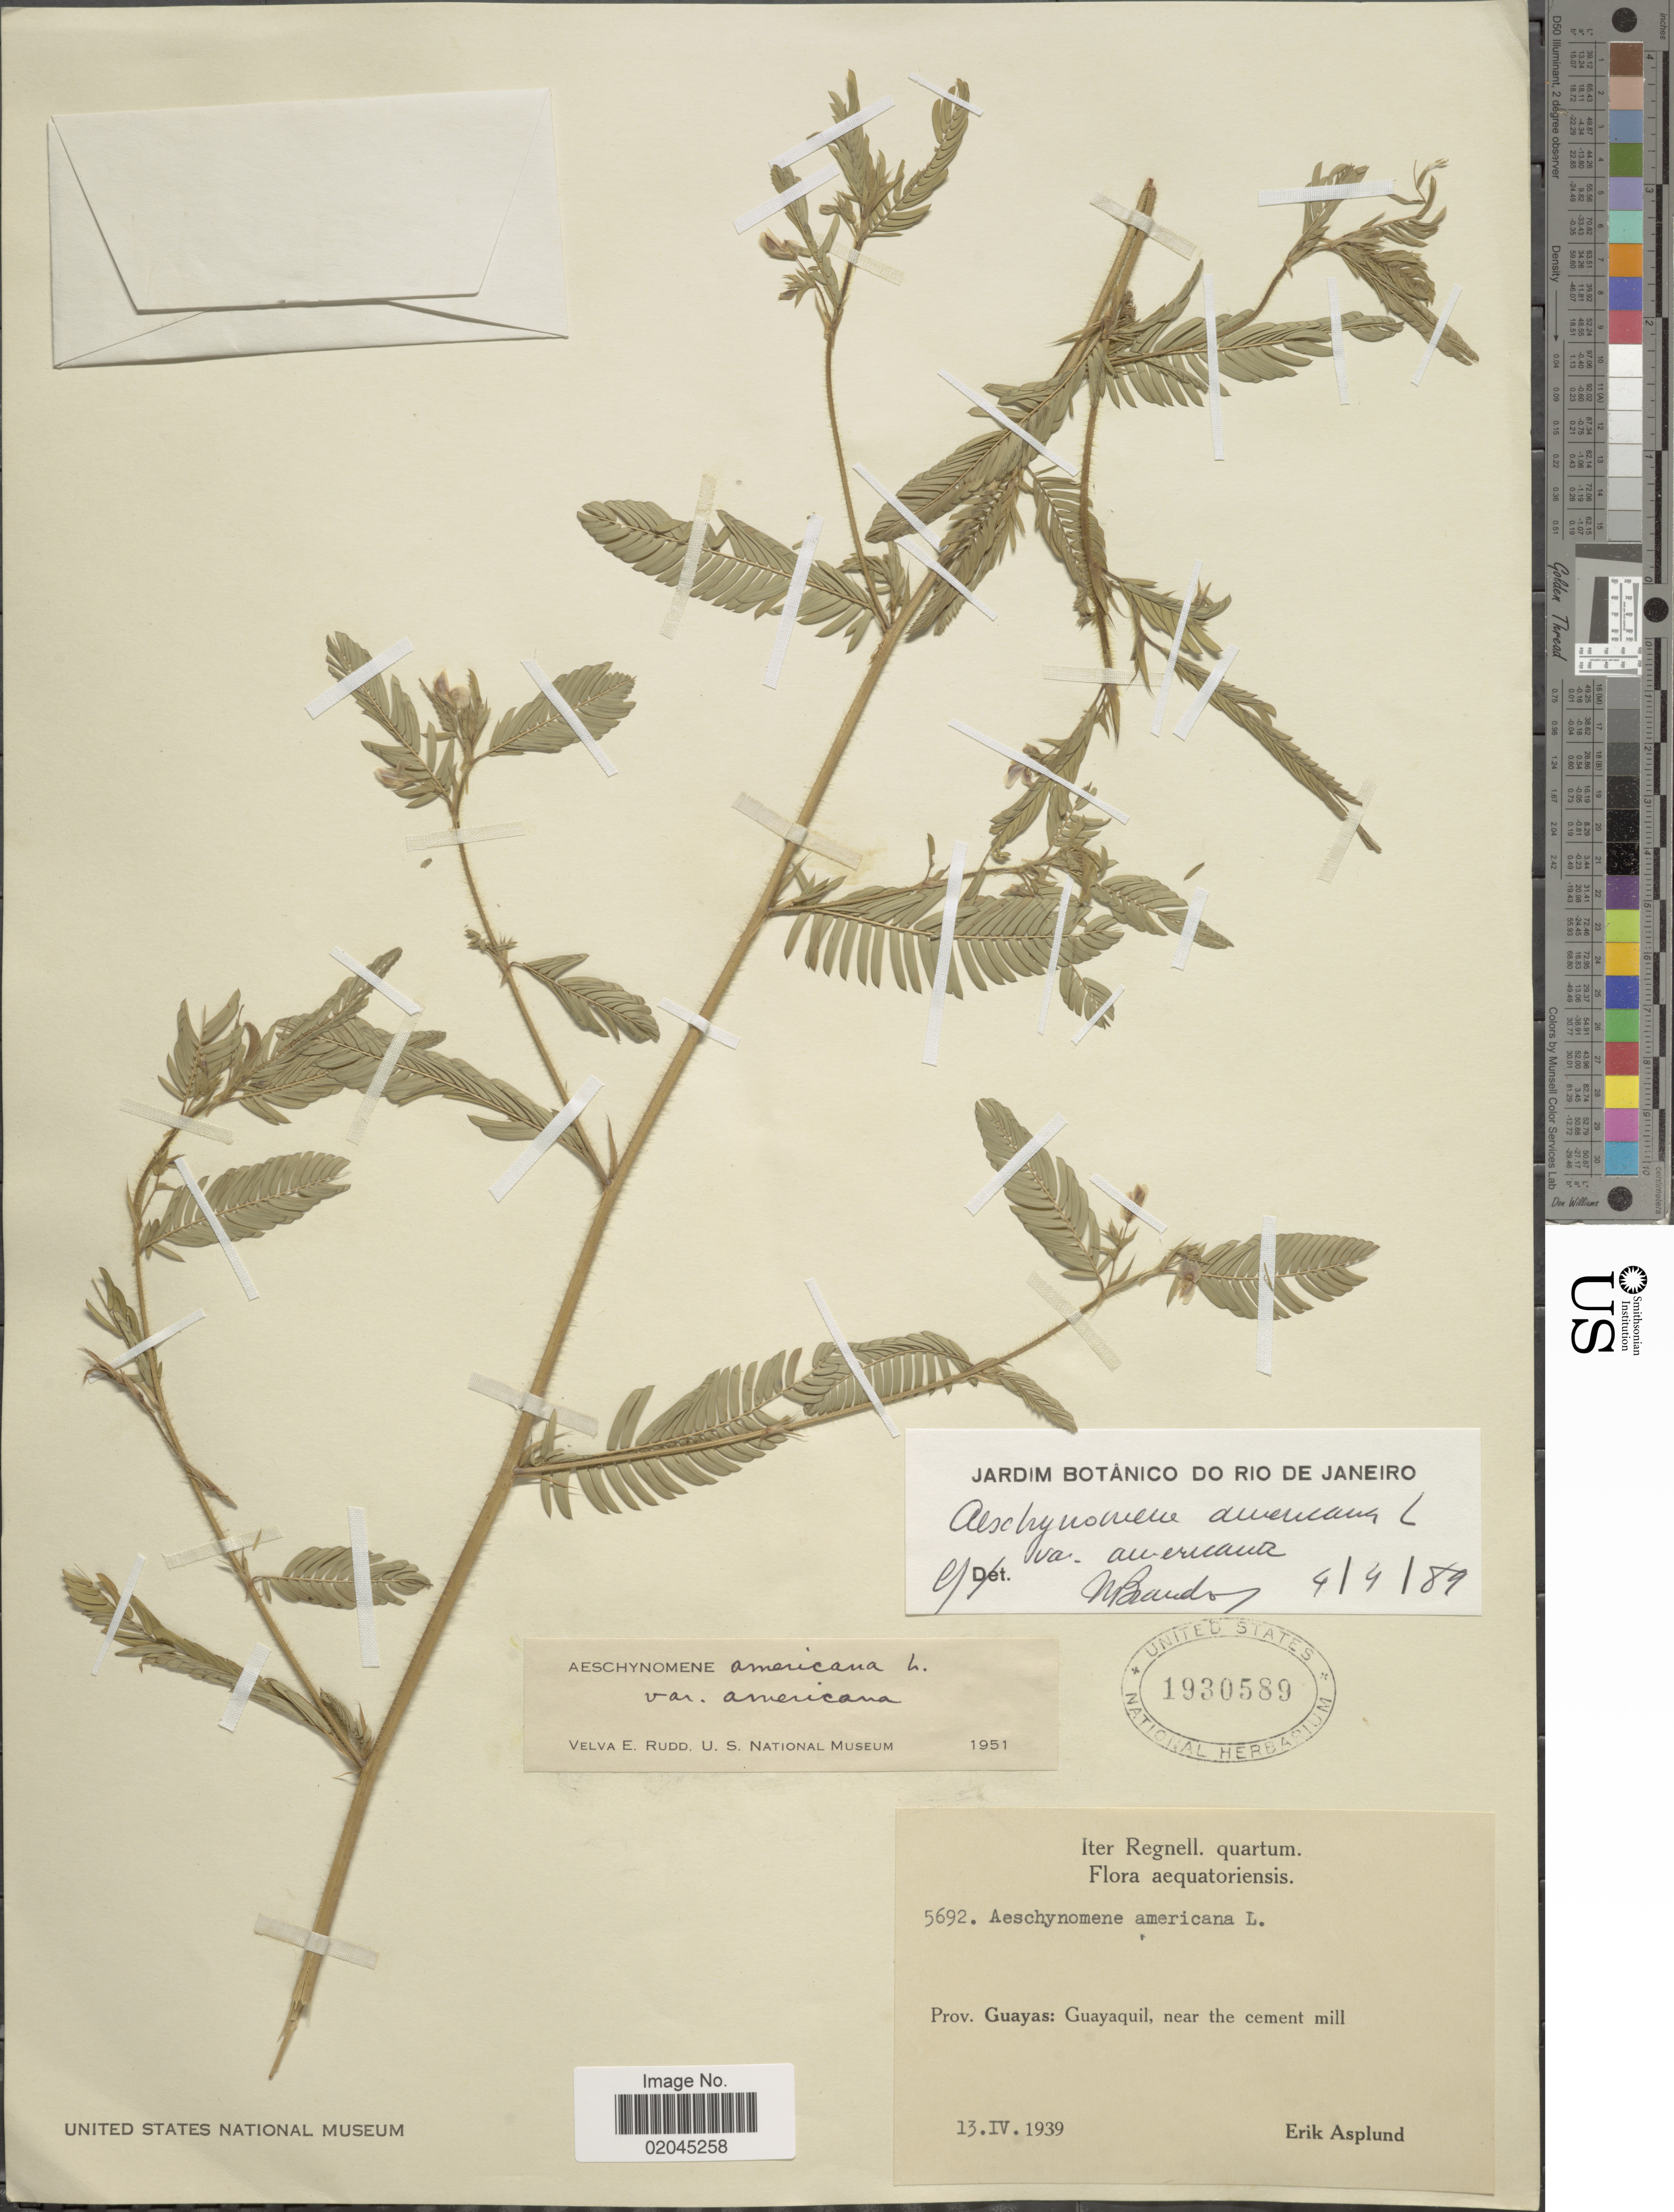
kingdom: Plantae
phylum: Tracheophyta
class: Magnoliopsida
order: Fabales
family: Fabaceae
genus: Aeschynomene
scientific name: Aeschynomene americana var. americana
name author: L.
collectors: E. Asplund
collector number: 5692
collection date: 1939-04-13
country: Ecuador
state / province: Guayas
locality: Guayaquil, near the cement mill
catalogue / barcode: US 1930589